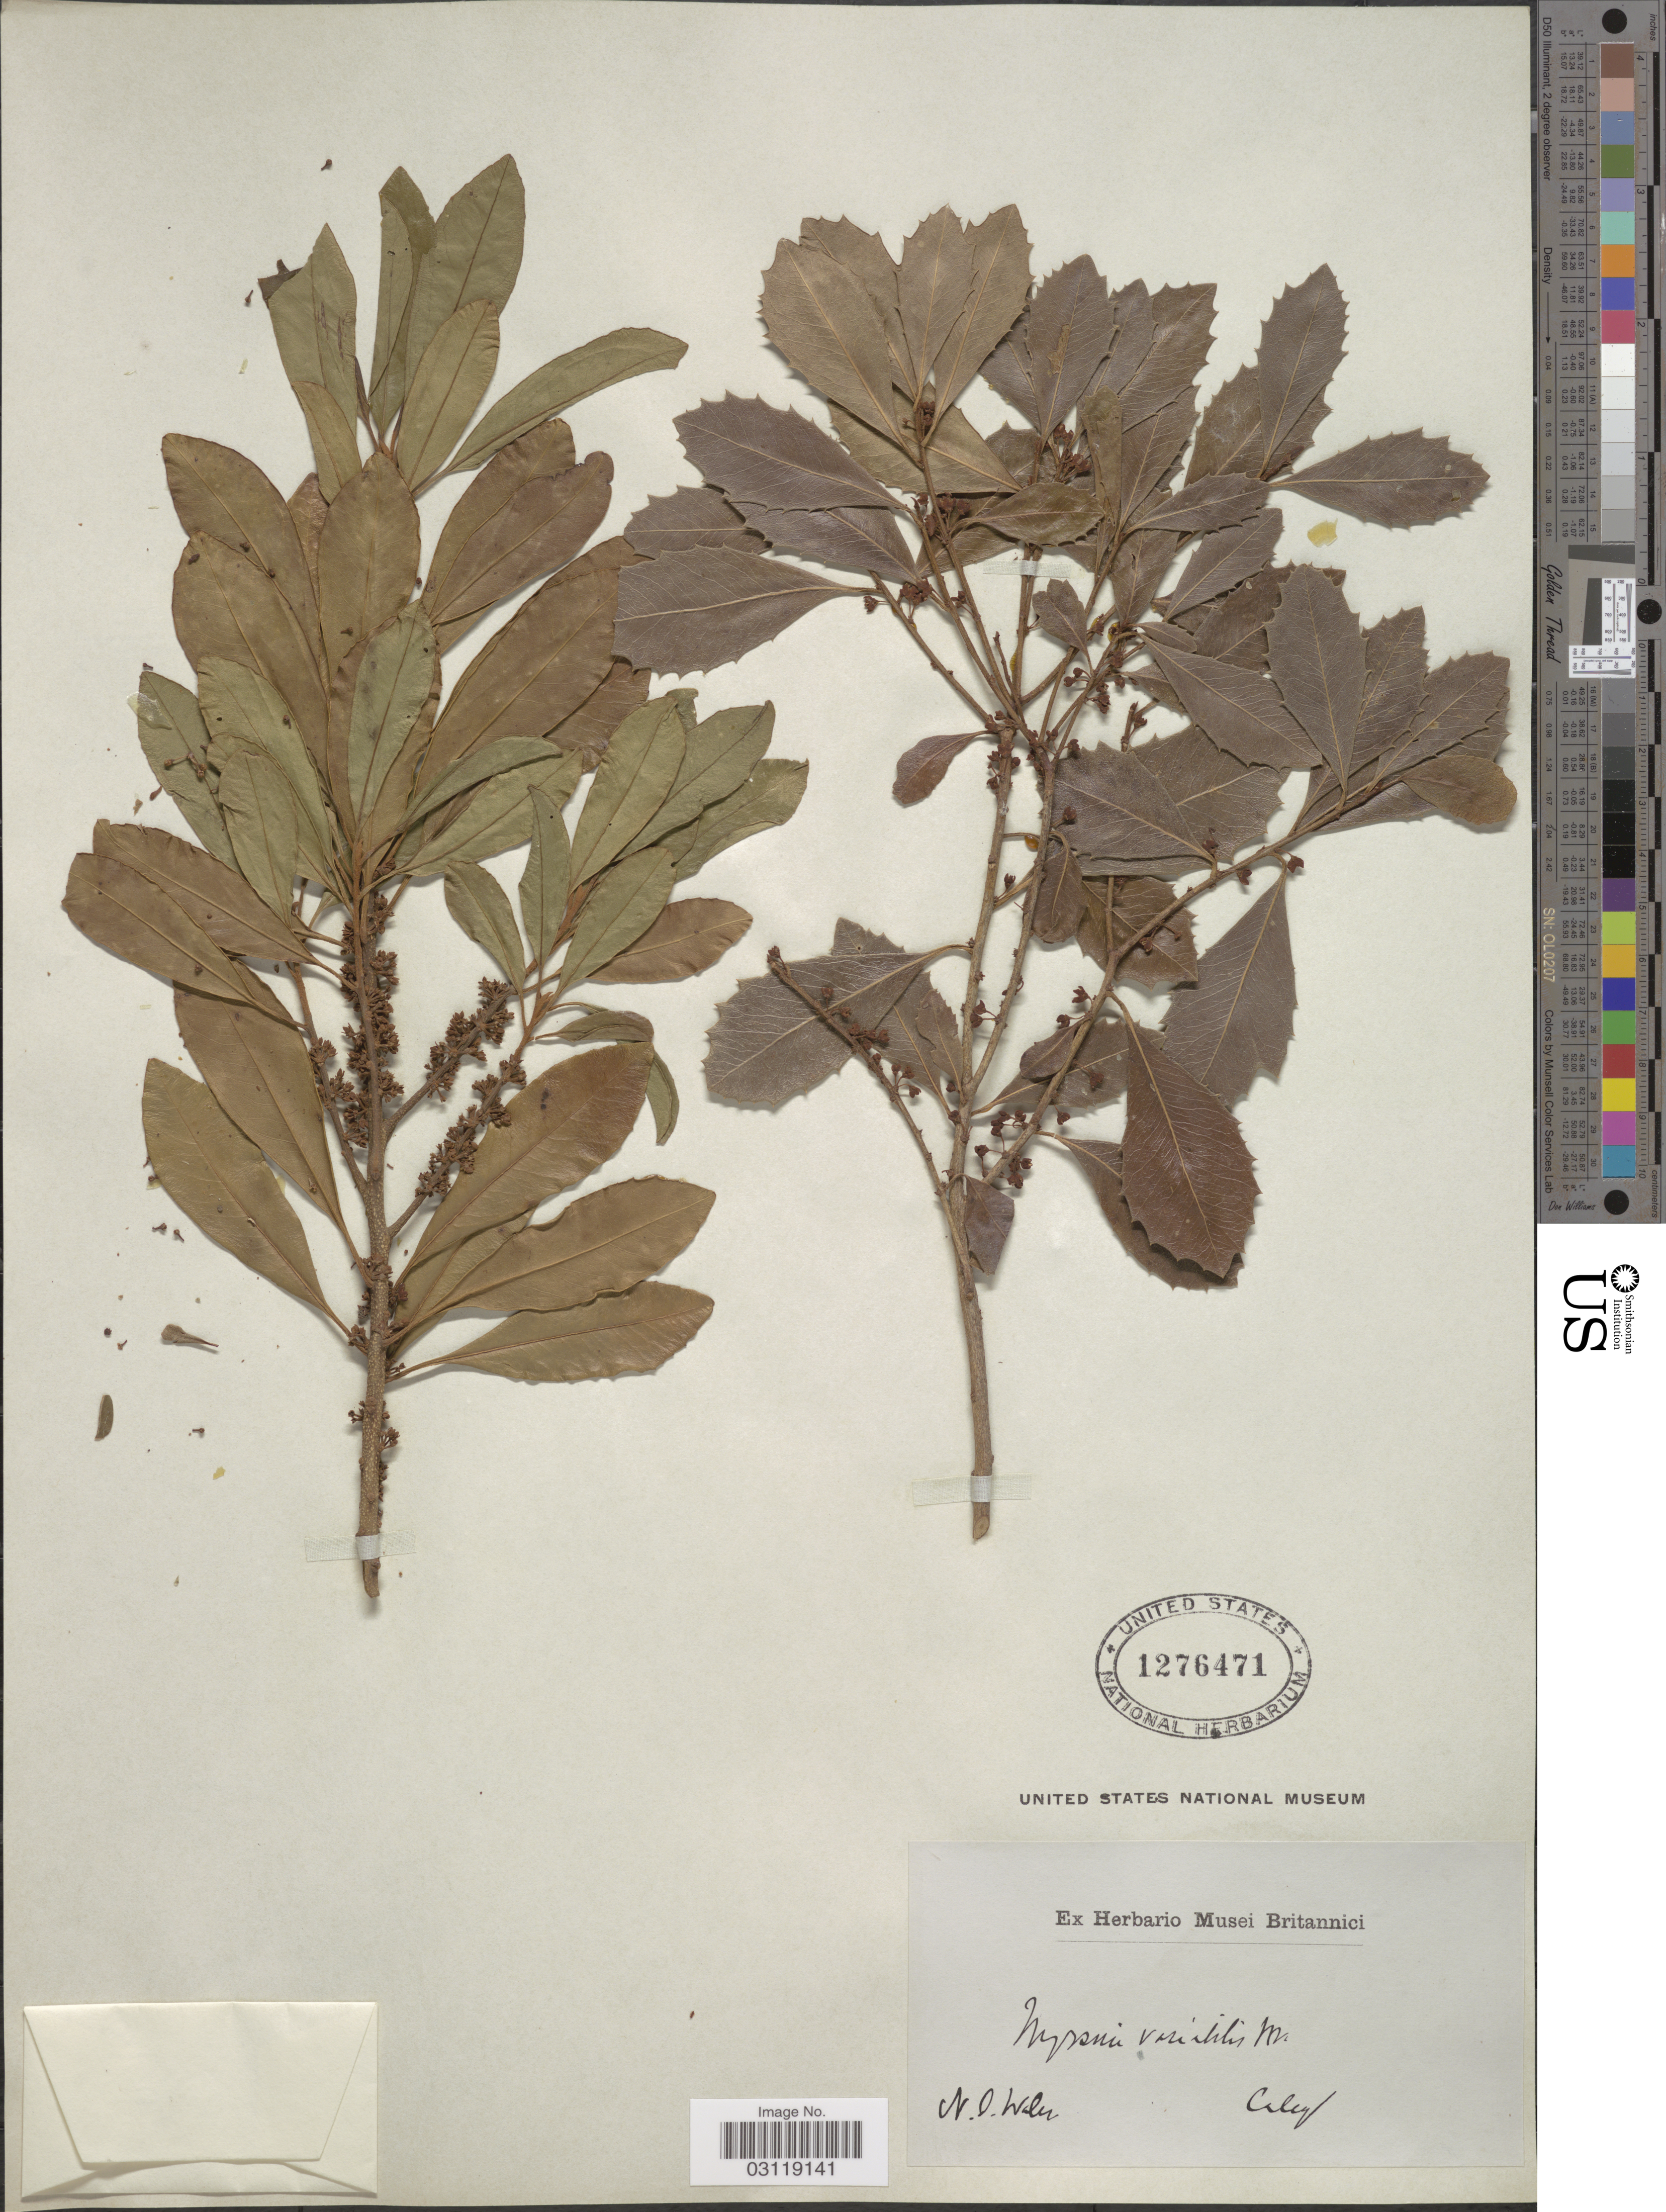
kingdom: Plantae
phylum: Tracheophyta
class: Magnoliopsida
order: Ericales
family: Primulaceae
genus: Rapanea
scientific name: Rapanea variablis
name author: (R. Br.) Mez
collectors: -. Caley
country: Australia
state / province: New South Wales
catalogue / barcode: US 1276471